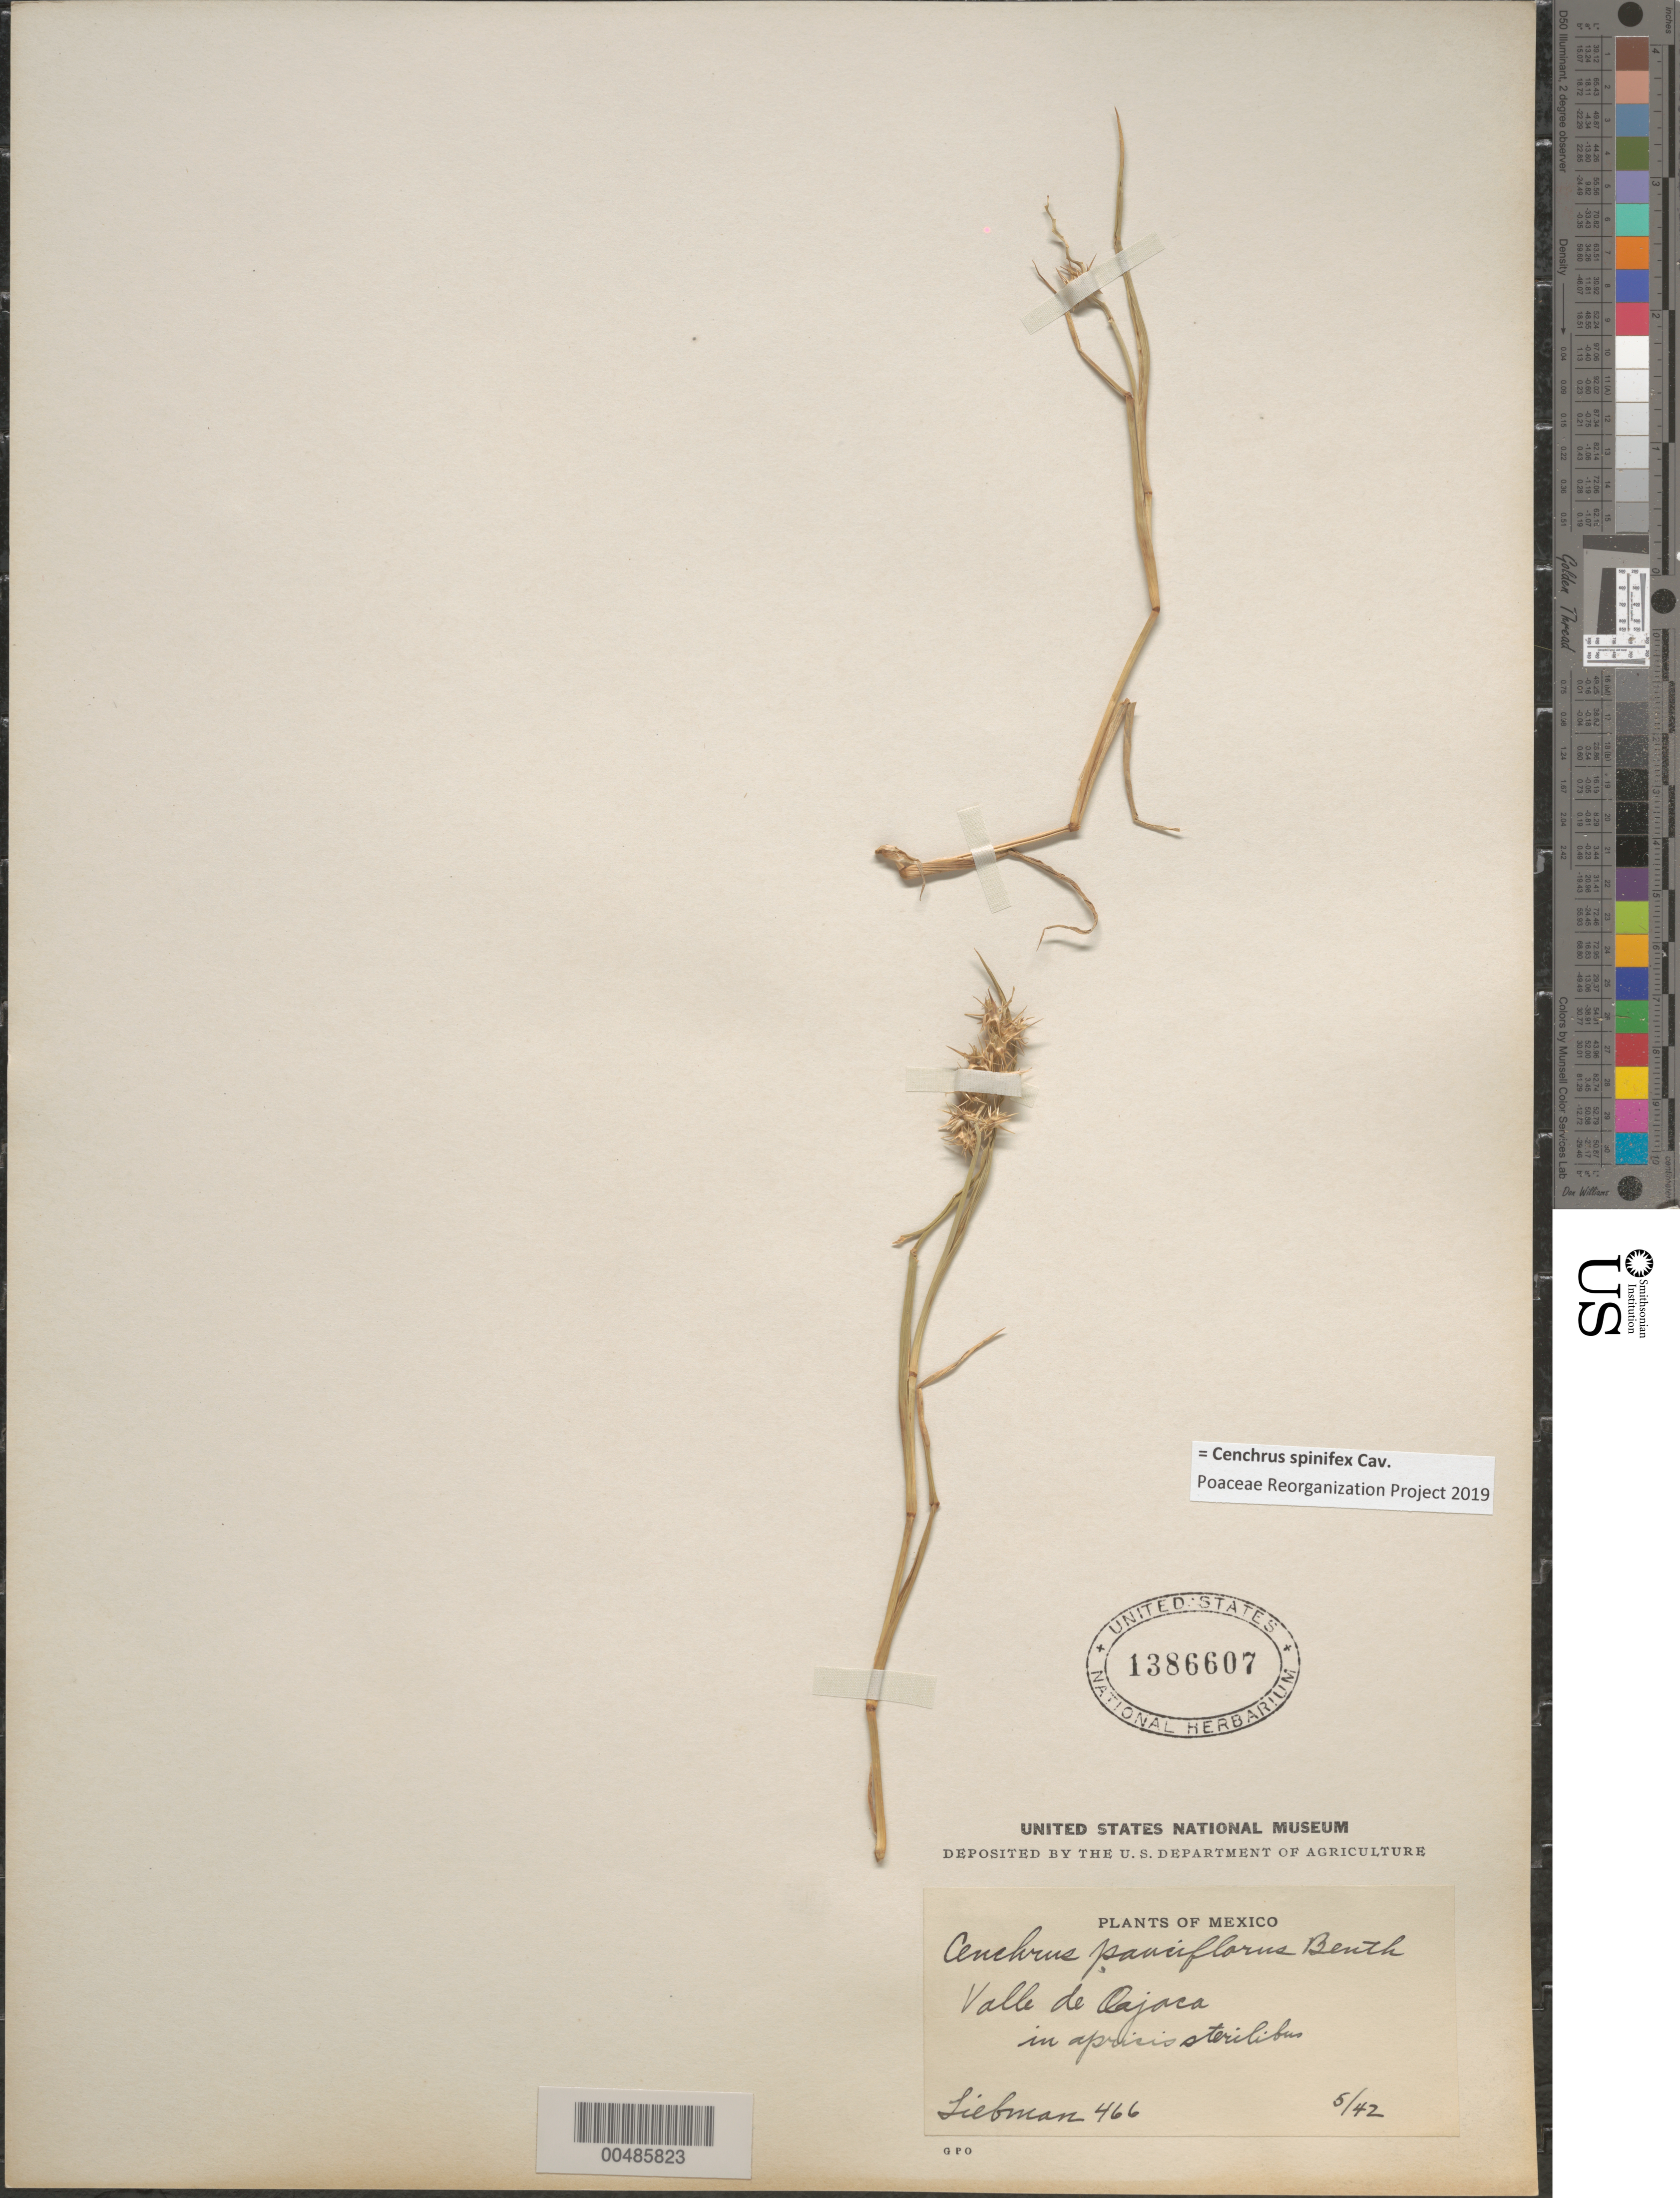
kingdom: Plantae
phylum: Tracheophyta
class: Liliopsida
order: Poales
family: Poaceae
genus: Cenchrus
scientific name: Cenchrus spinifex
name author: Cav.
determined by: Poaceae Reorganization Project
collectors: F. M. Liebmann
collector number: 466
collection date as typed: May 1842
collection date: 1842-05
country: Mexico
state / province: Oaxaca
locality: Valle de Oajaca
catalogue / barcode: US 1386607